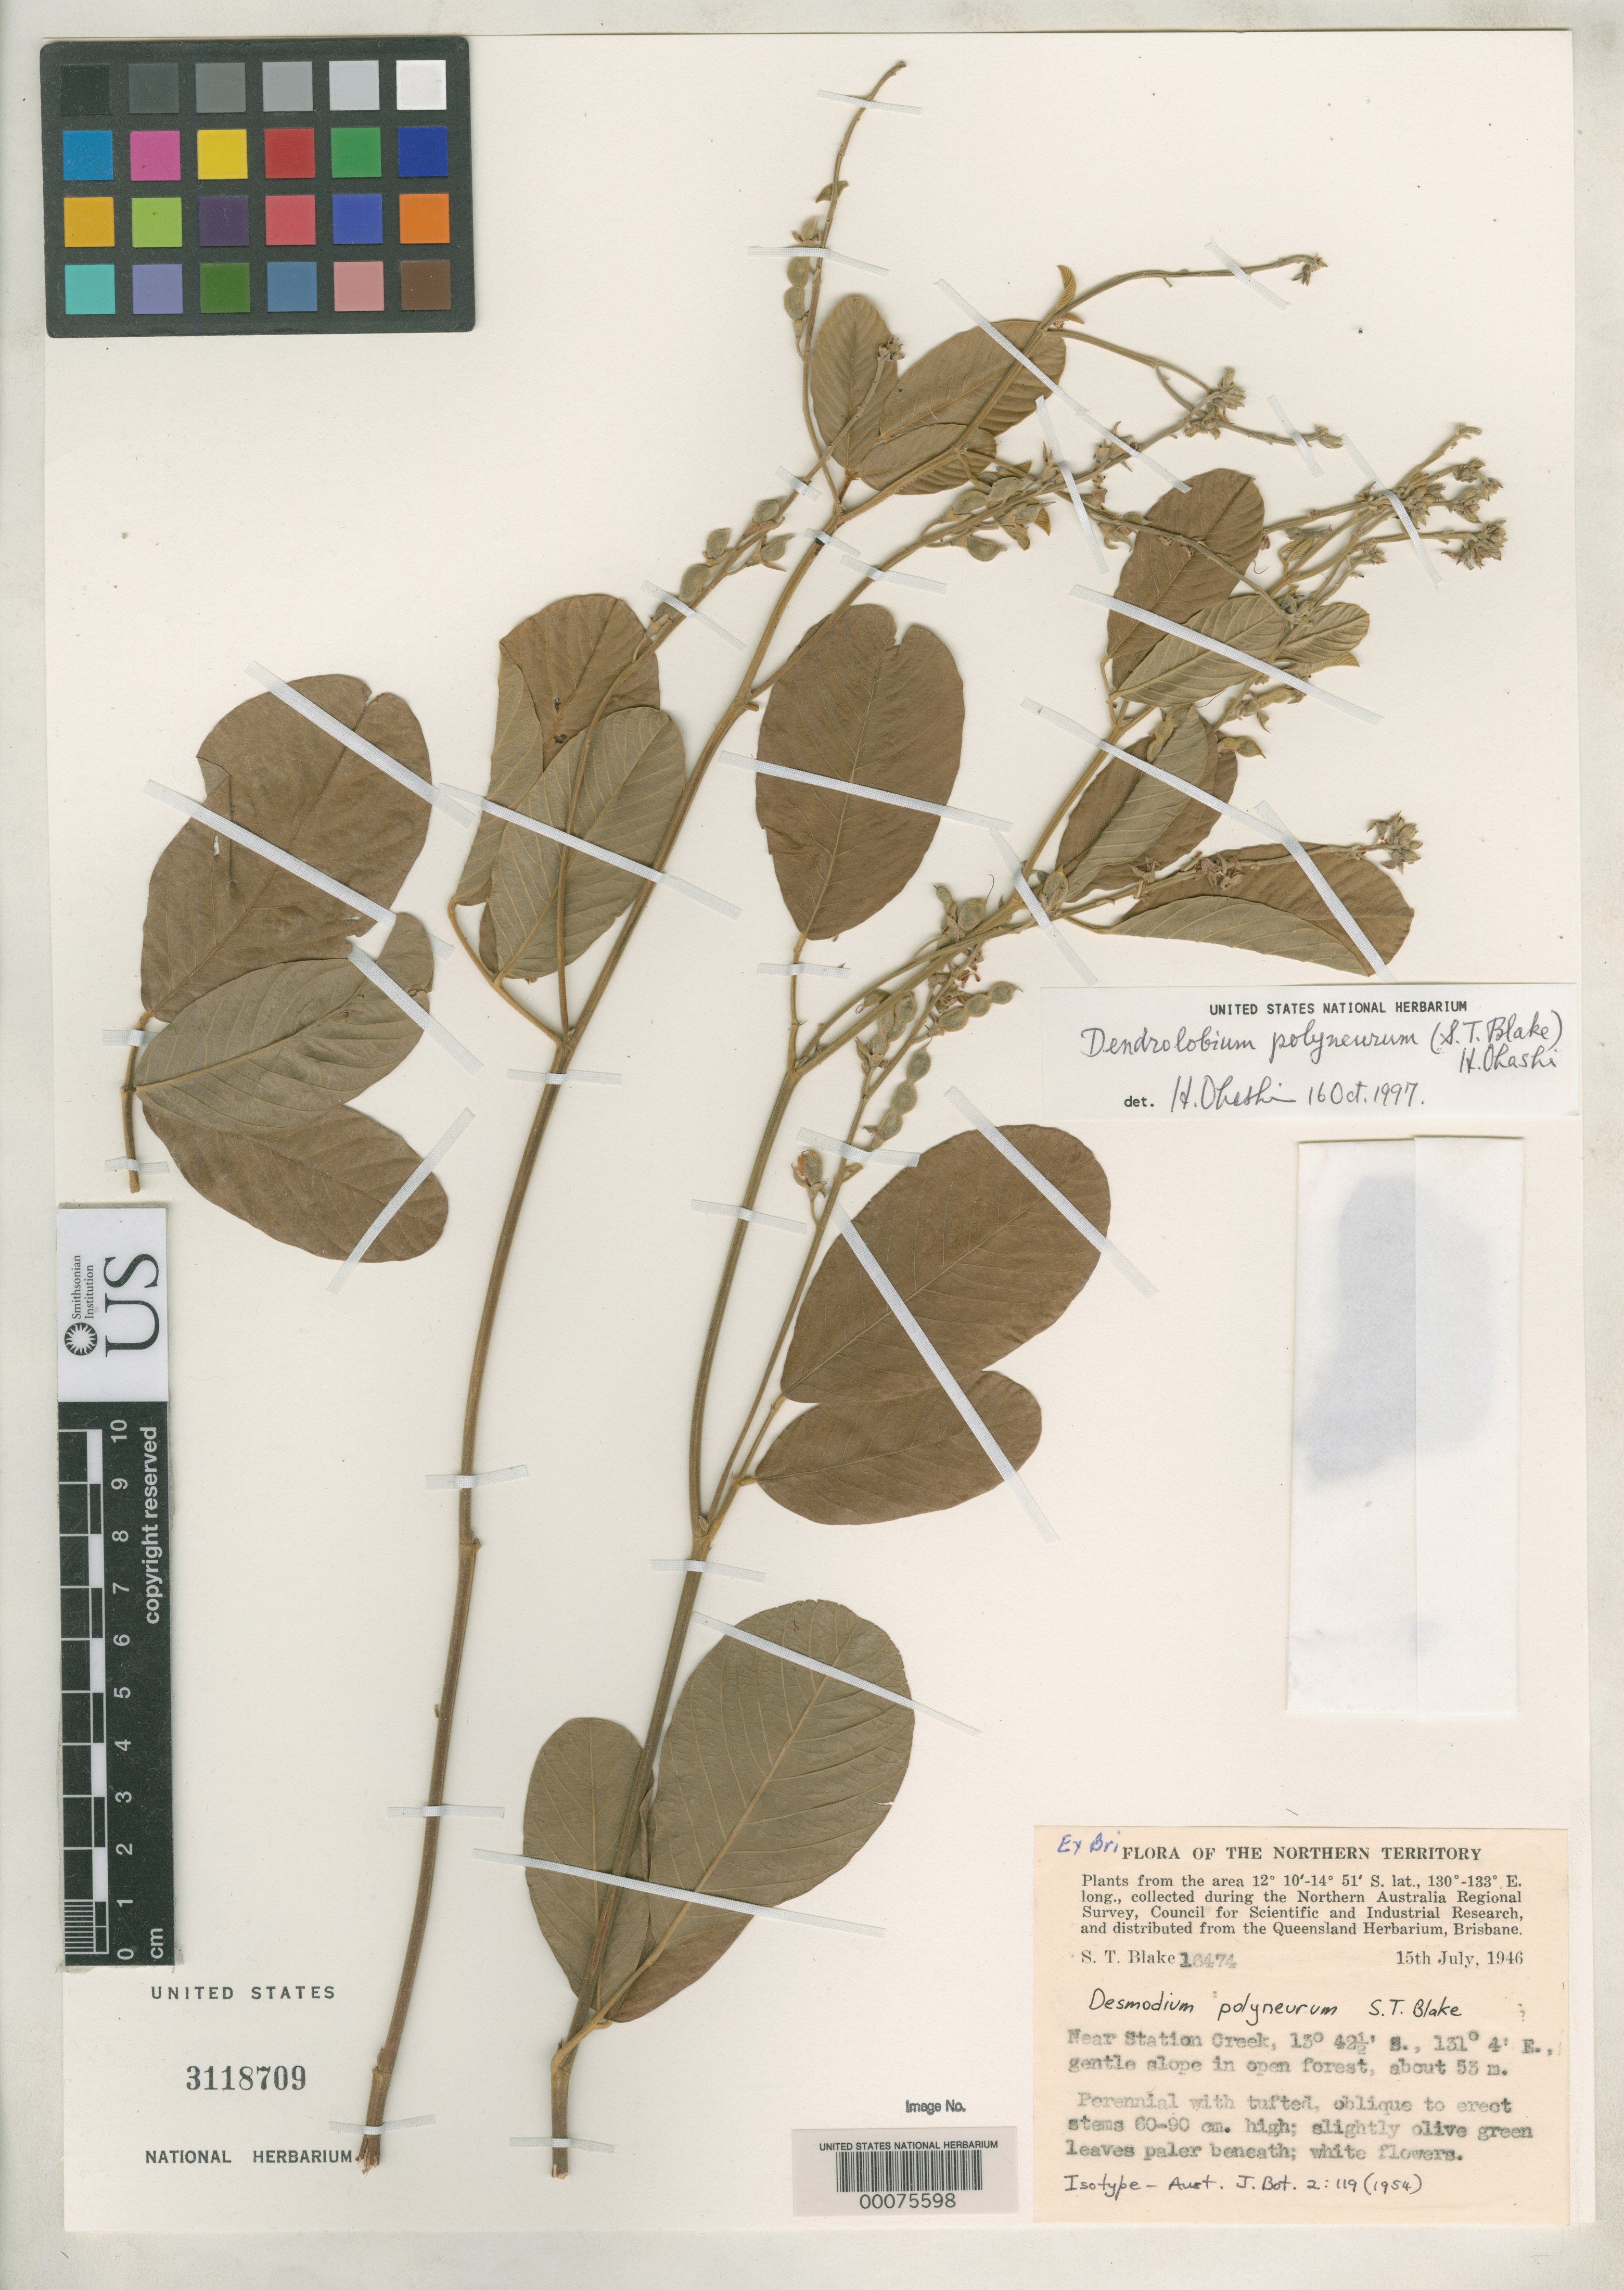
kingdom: Plantae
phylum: Tracheophyta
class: Magnoliopsida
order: Fabales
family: Fabaceae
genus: Desmodium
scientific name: Desmodium polyneurum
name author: S.T. Blake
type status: Isotype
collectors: S. T. Blake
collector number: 16474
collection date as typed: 15 Jul 1946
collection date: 1946-07-15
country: Australia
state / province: Northern Territory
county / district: Cook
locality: Near Station Creek.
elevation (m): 53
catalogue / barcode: US 3118709